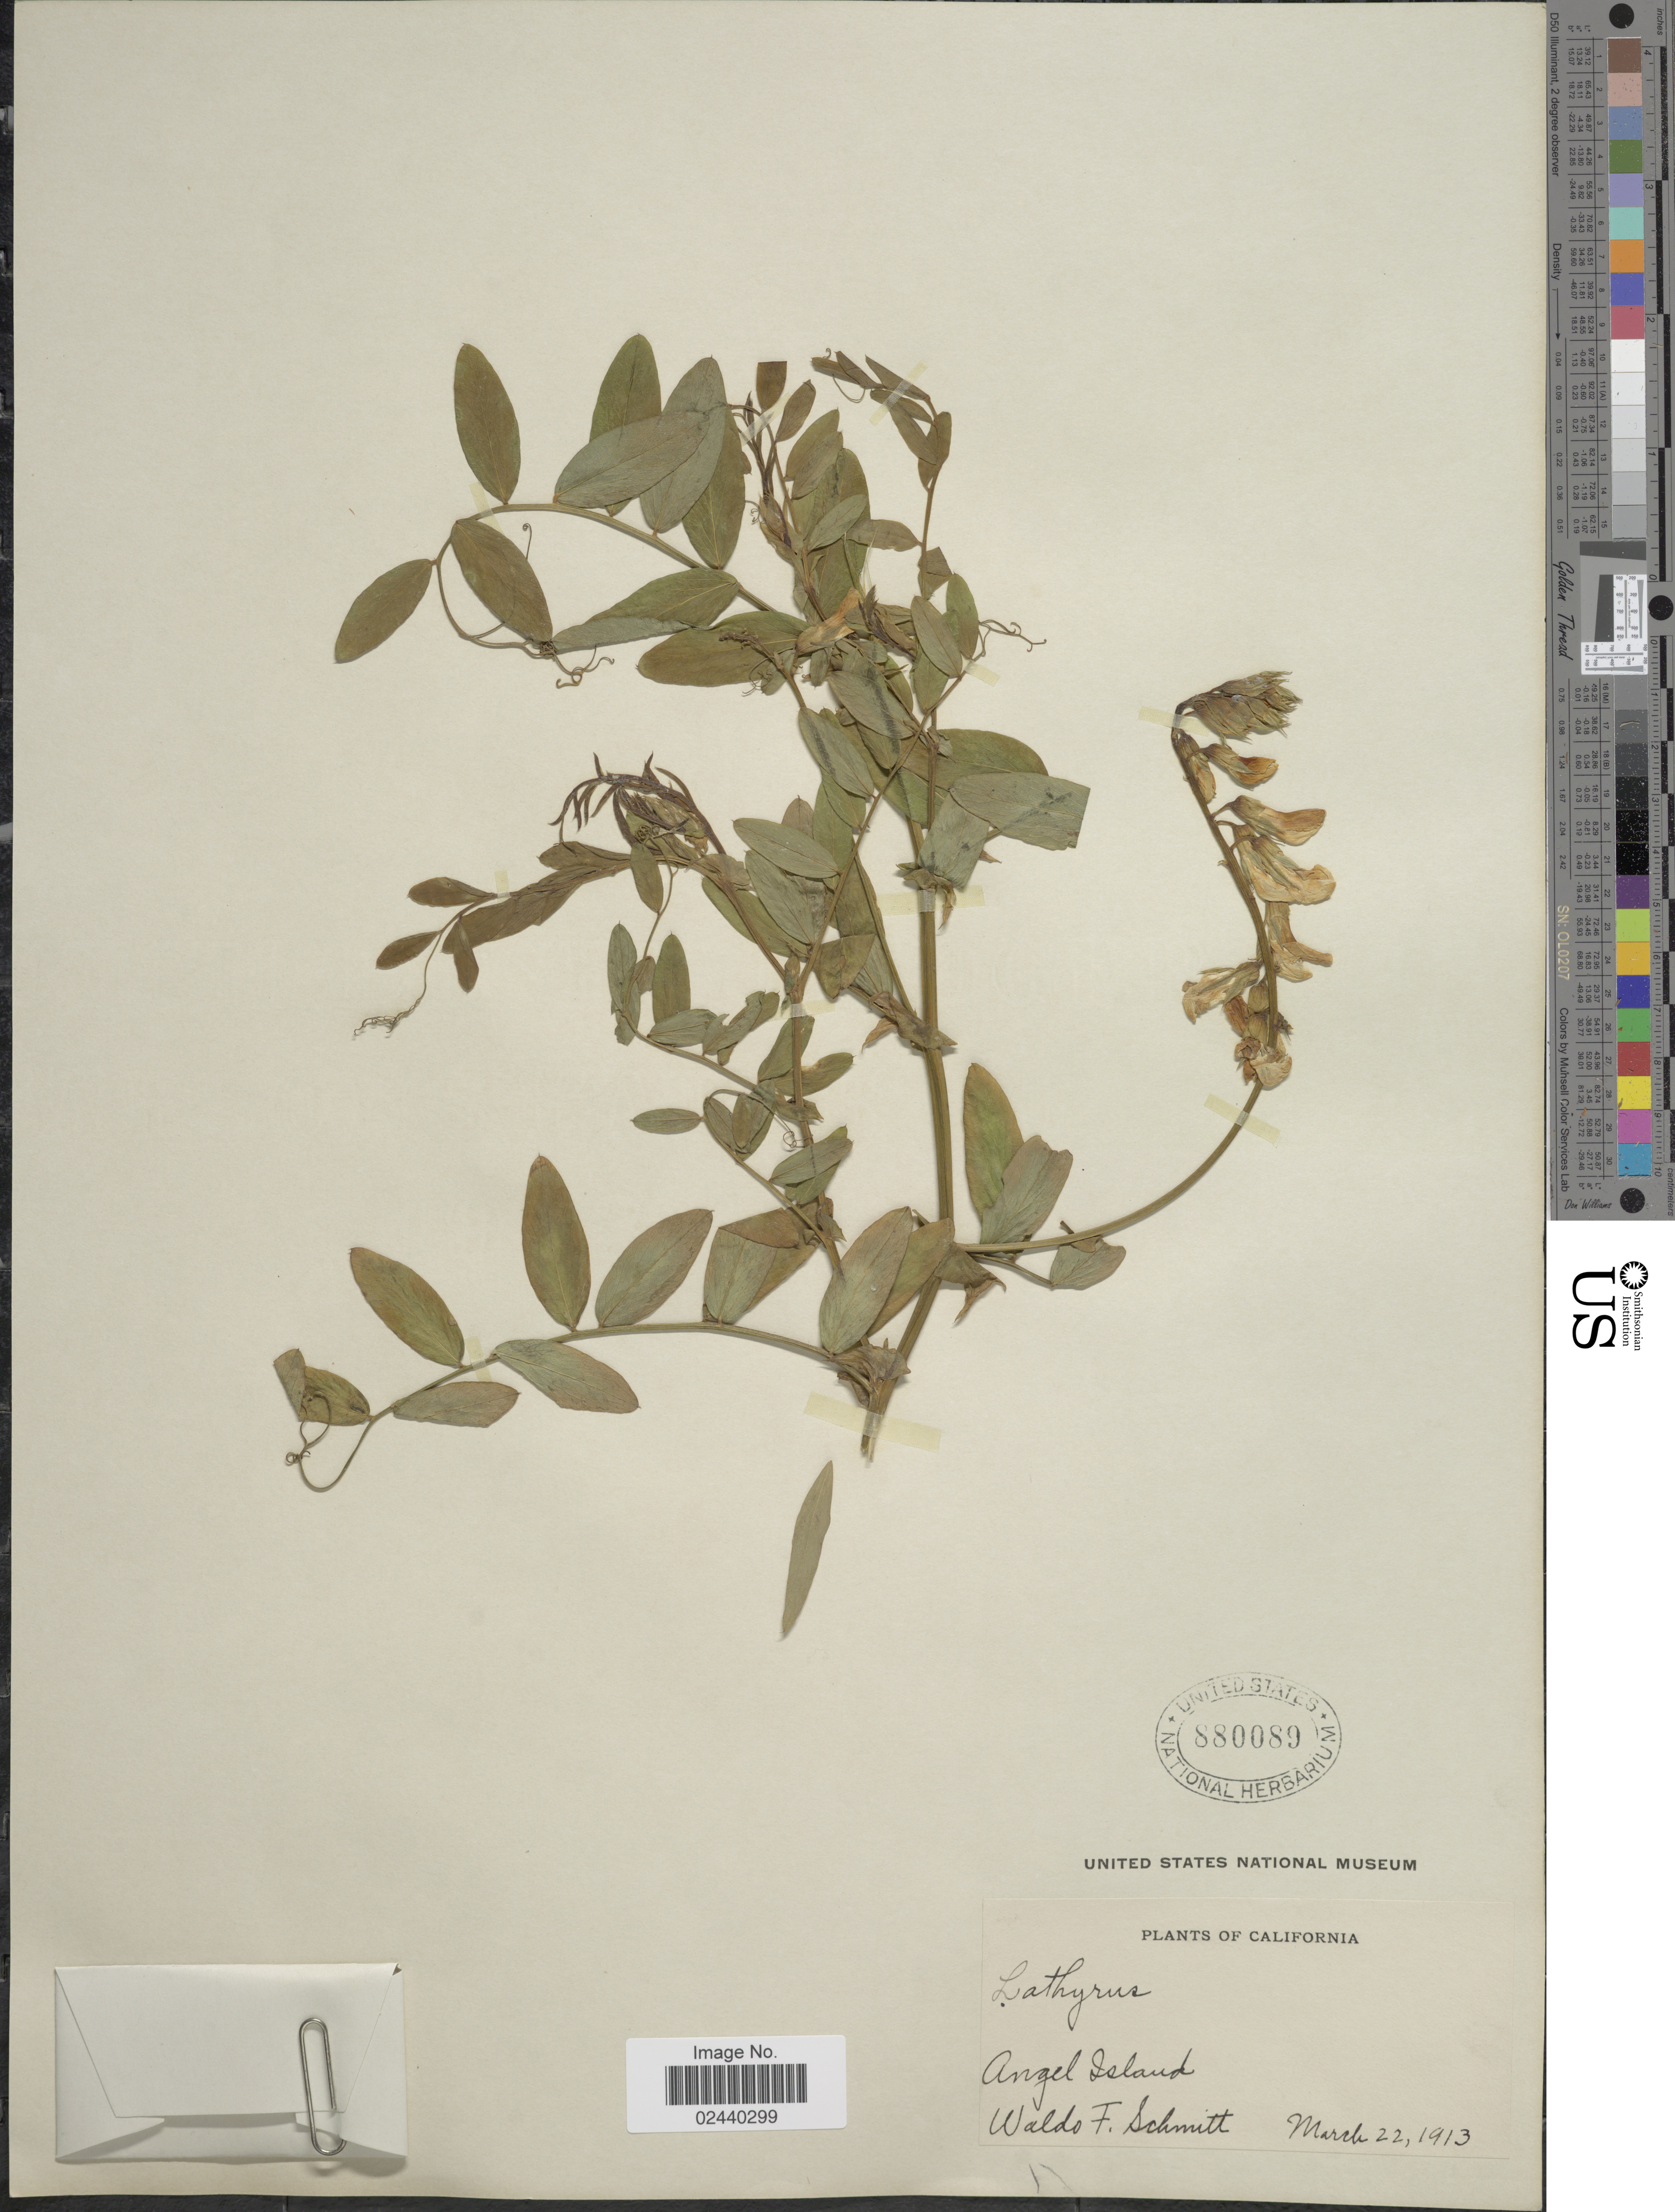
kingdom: Plantae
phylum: Tracheophyta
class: Magnoliopsida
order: Fabales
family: Fabaceae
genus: Lathyrus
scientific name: Lathyrus bolanderi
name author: S. Watson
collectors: W. F. Schmitt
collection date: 1913-03-22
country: United States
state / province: California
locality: Angel Island.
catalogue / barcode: US 880089